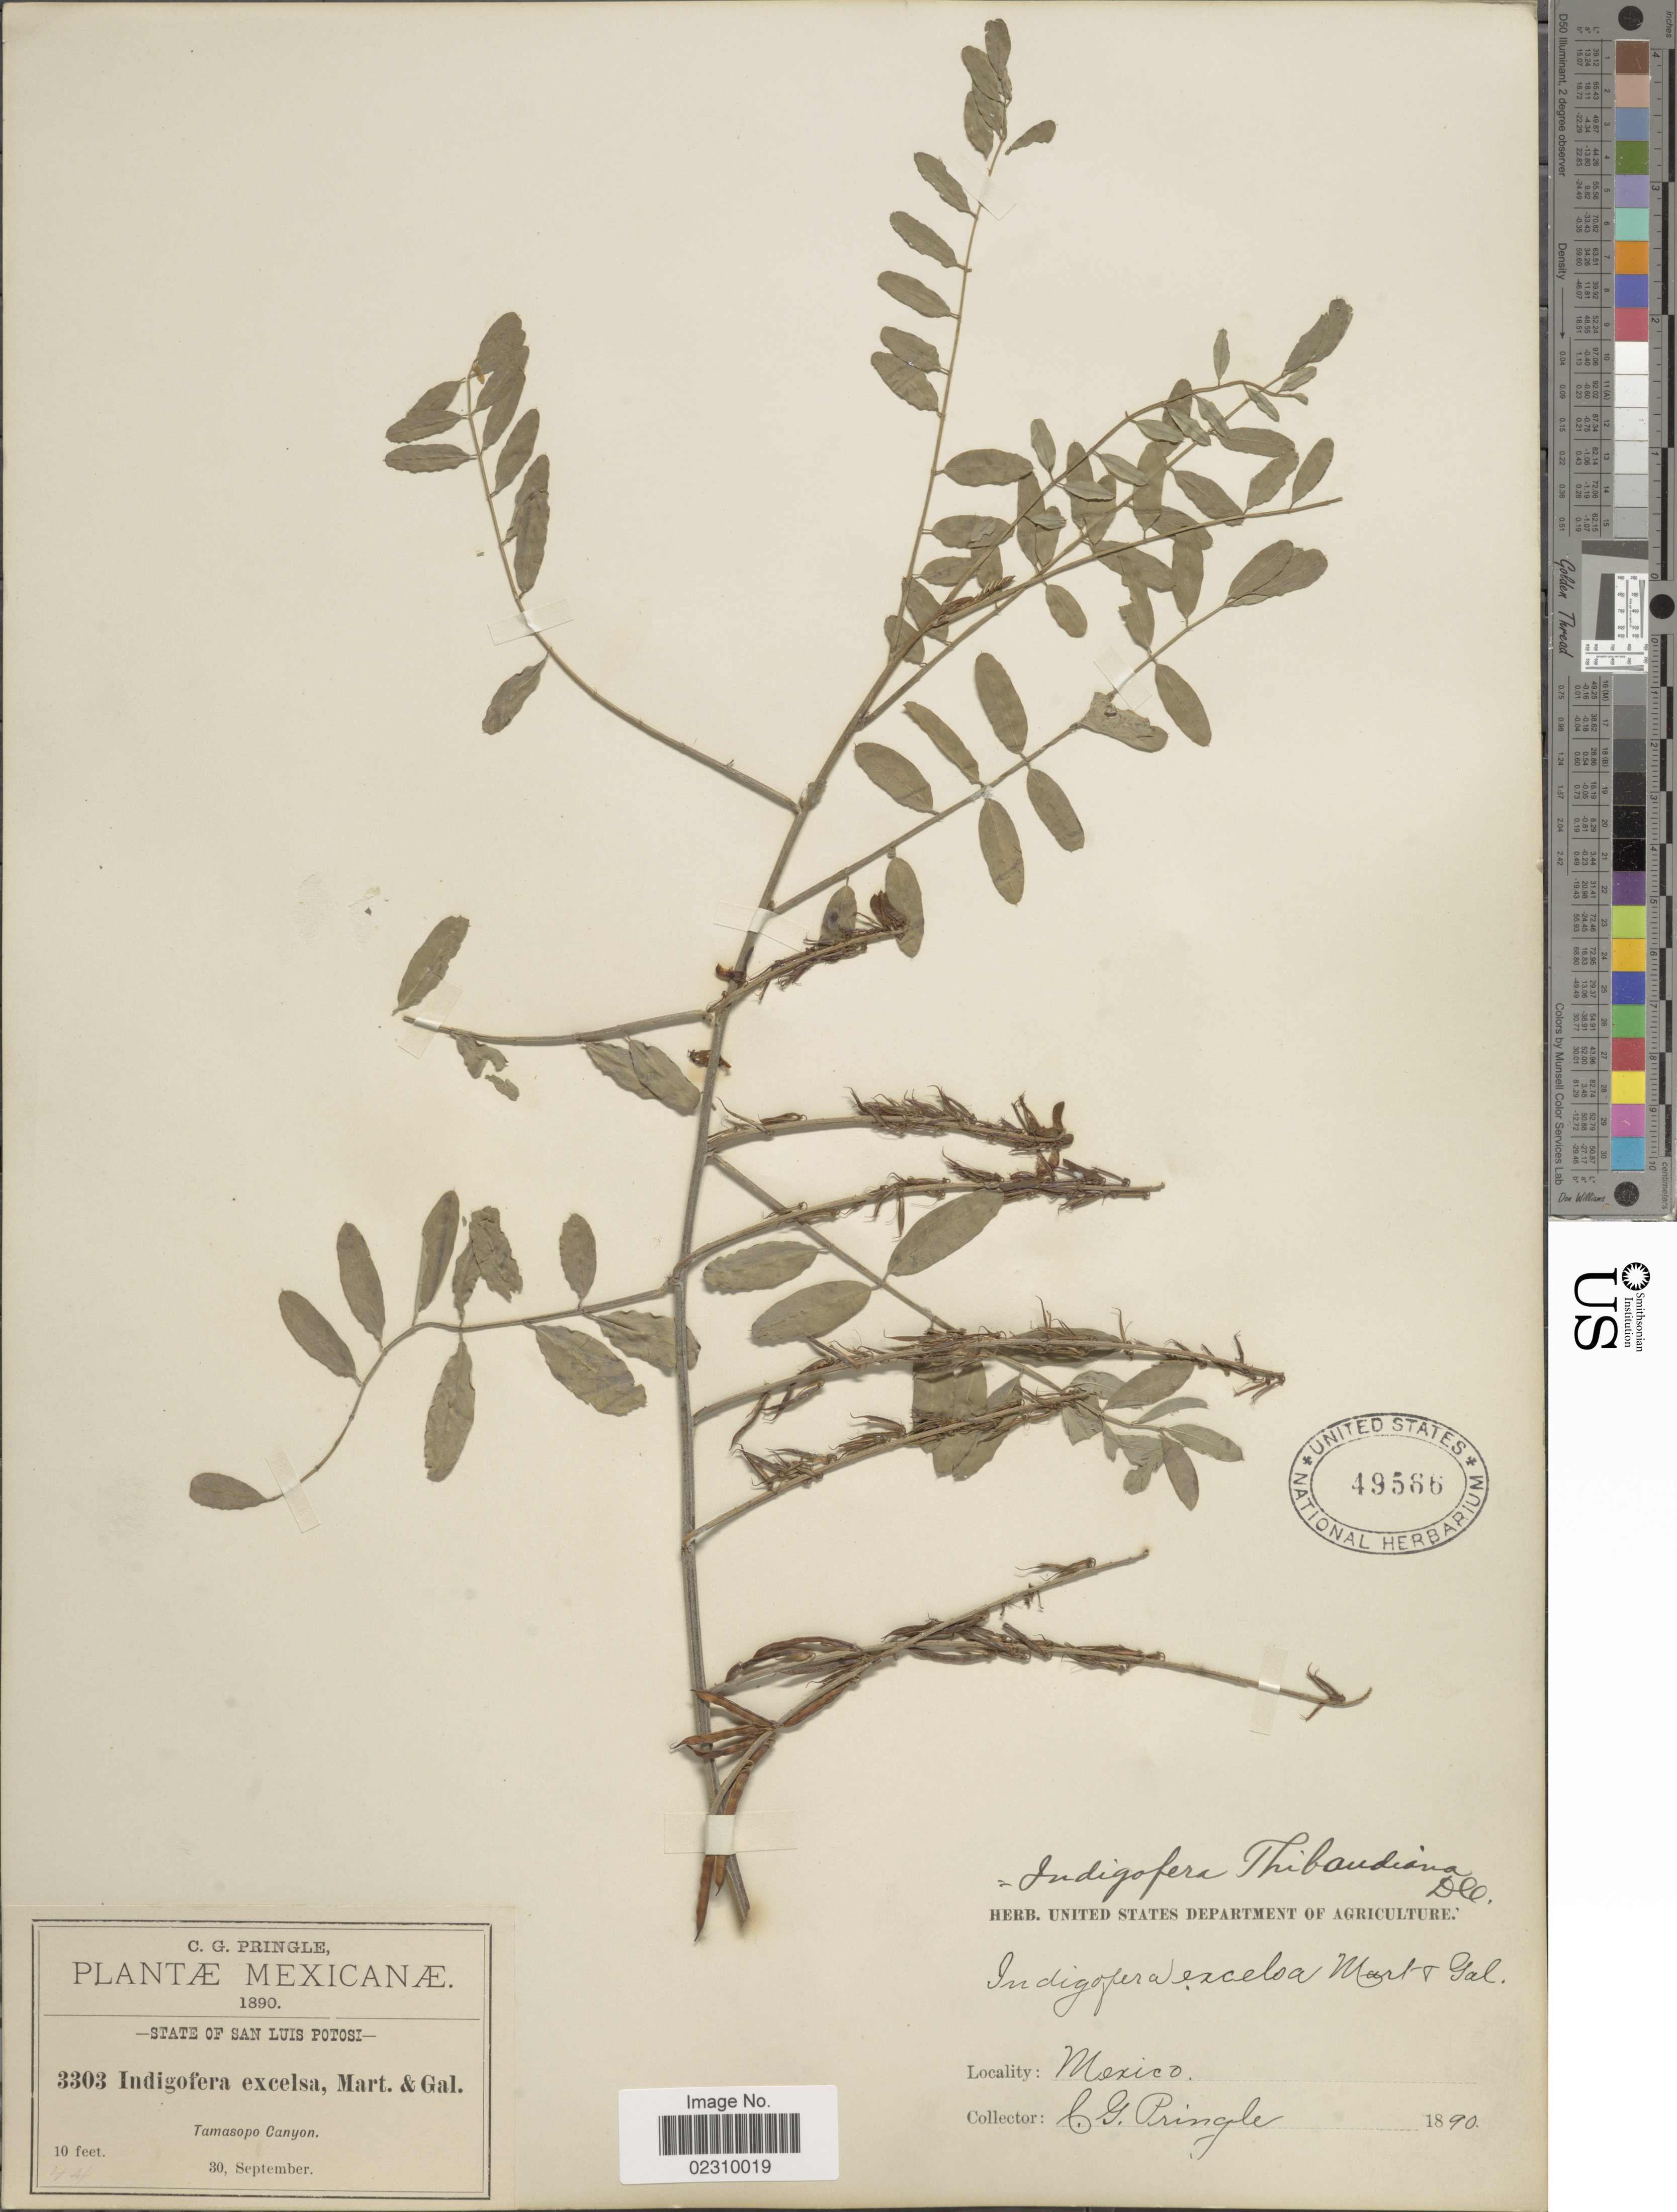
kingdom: Plantae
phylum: Tracheophyta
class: Magnoliopsida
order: Fabales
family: Fabaceae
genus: Indigofera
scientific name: Indigofera thibaudiana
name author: DC.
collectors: C. G. Pringle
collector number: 3303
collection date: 1890-09-30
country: Mexico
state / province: San Luis Potosí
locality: Tamasopo Canyon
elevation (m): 3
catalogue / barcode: US 49586